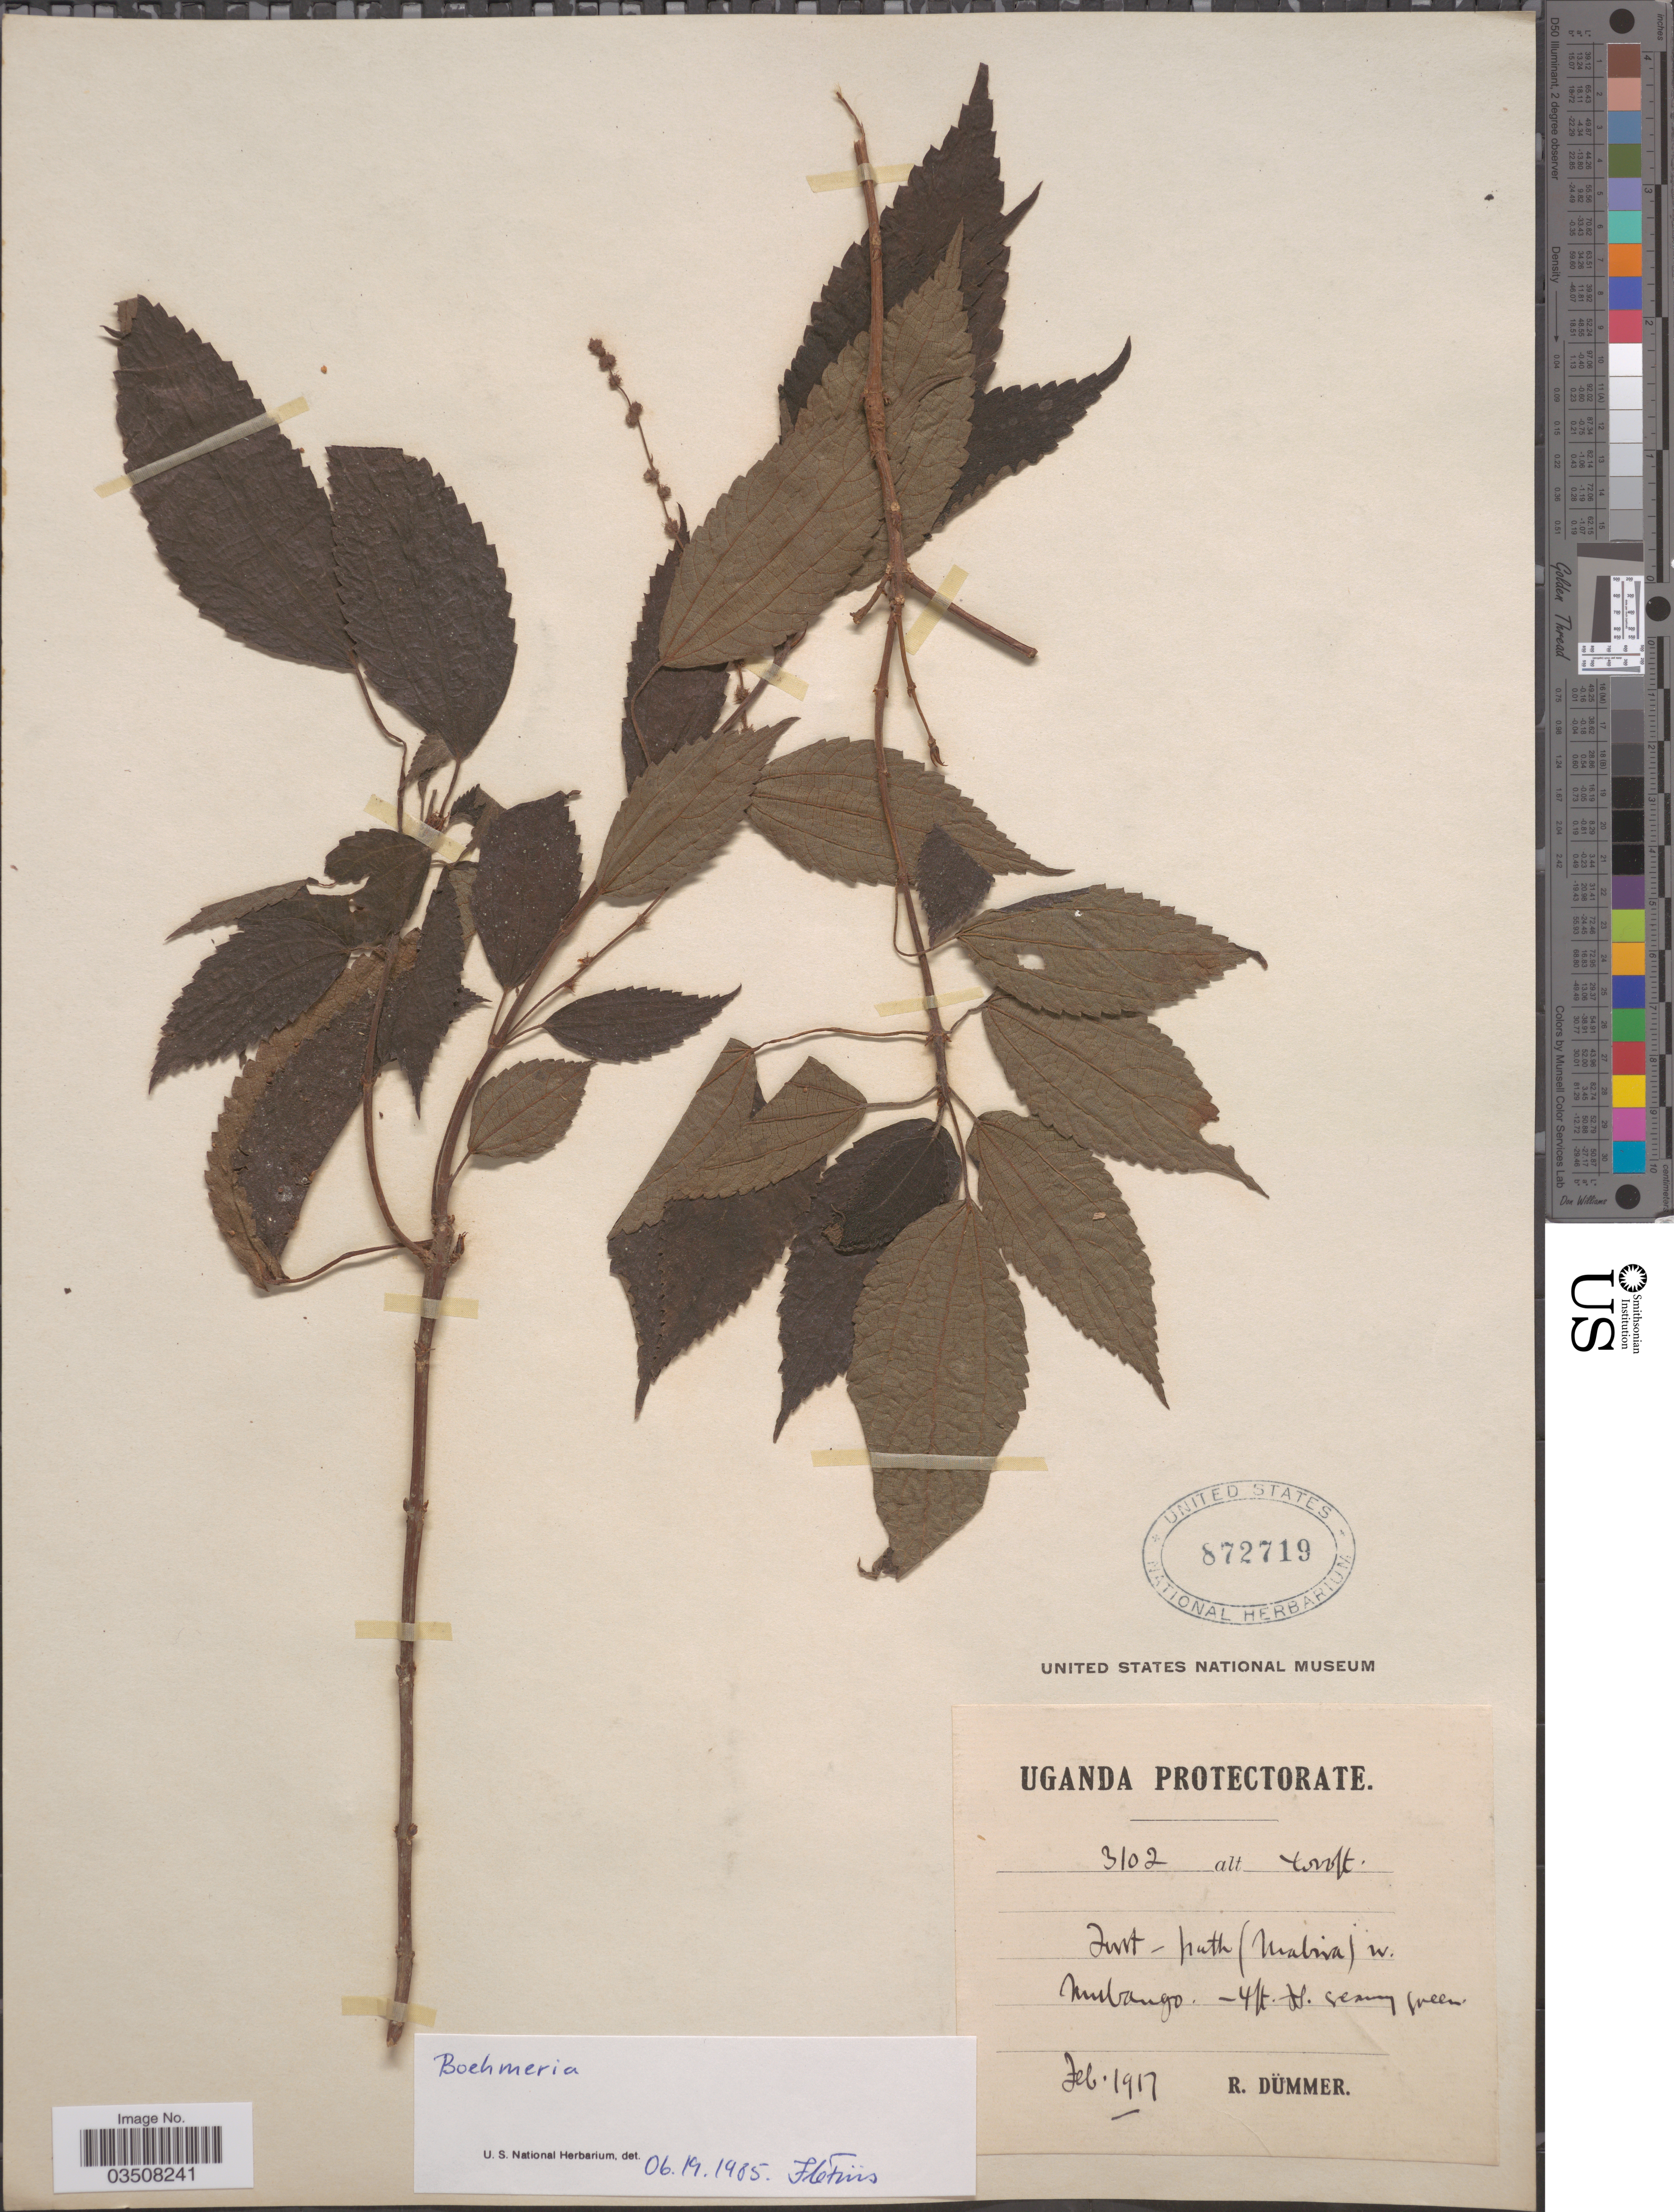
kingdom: Plantae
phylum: Tracheophyta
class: Magnoliopsida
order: Rosales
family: Urticaceae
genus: Boehmeria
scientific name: Boehmeria sp.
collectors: R. A. Dümmer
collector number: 3102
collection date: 1917-02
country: Uganda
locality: Uganda Protectorate. (Mabira) nr. Mubango.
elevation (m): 1219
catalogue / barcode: US 872719